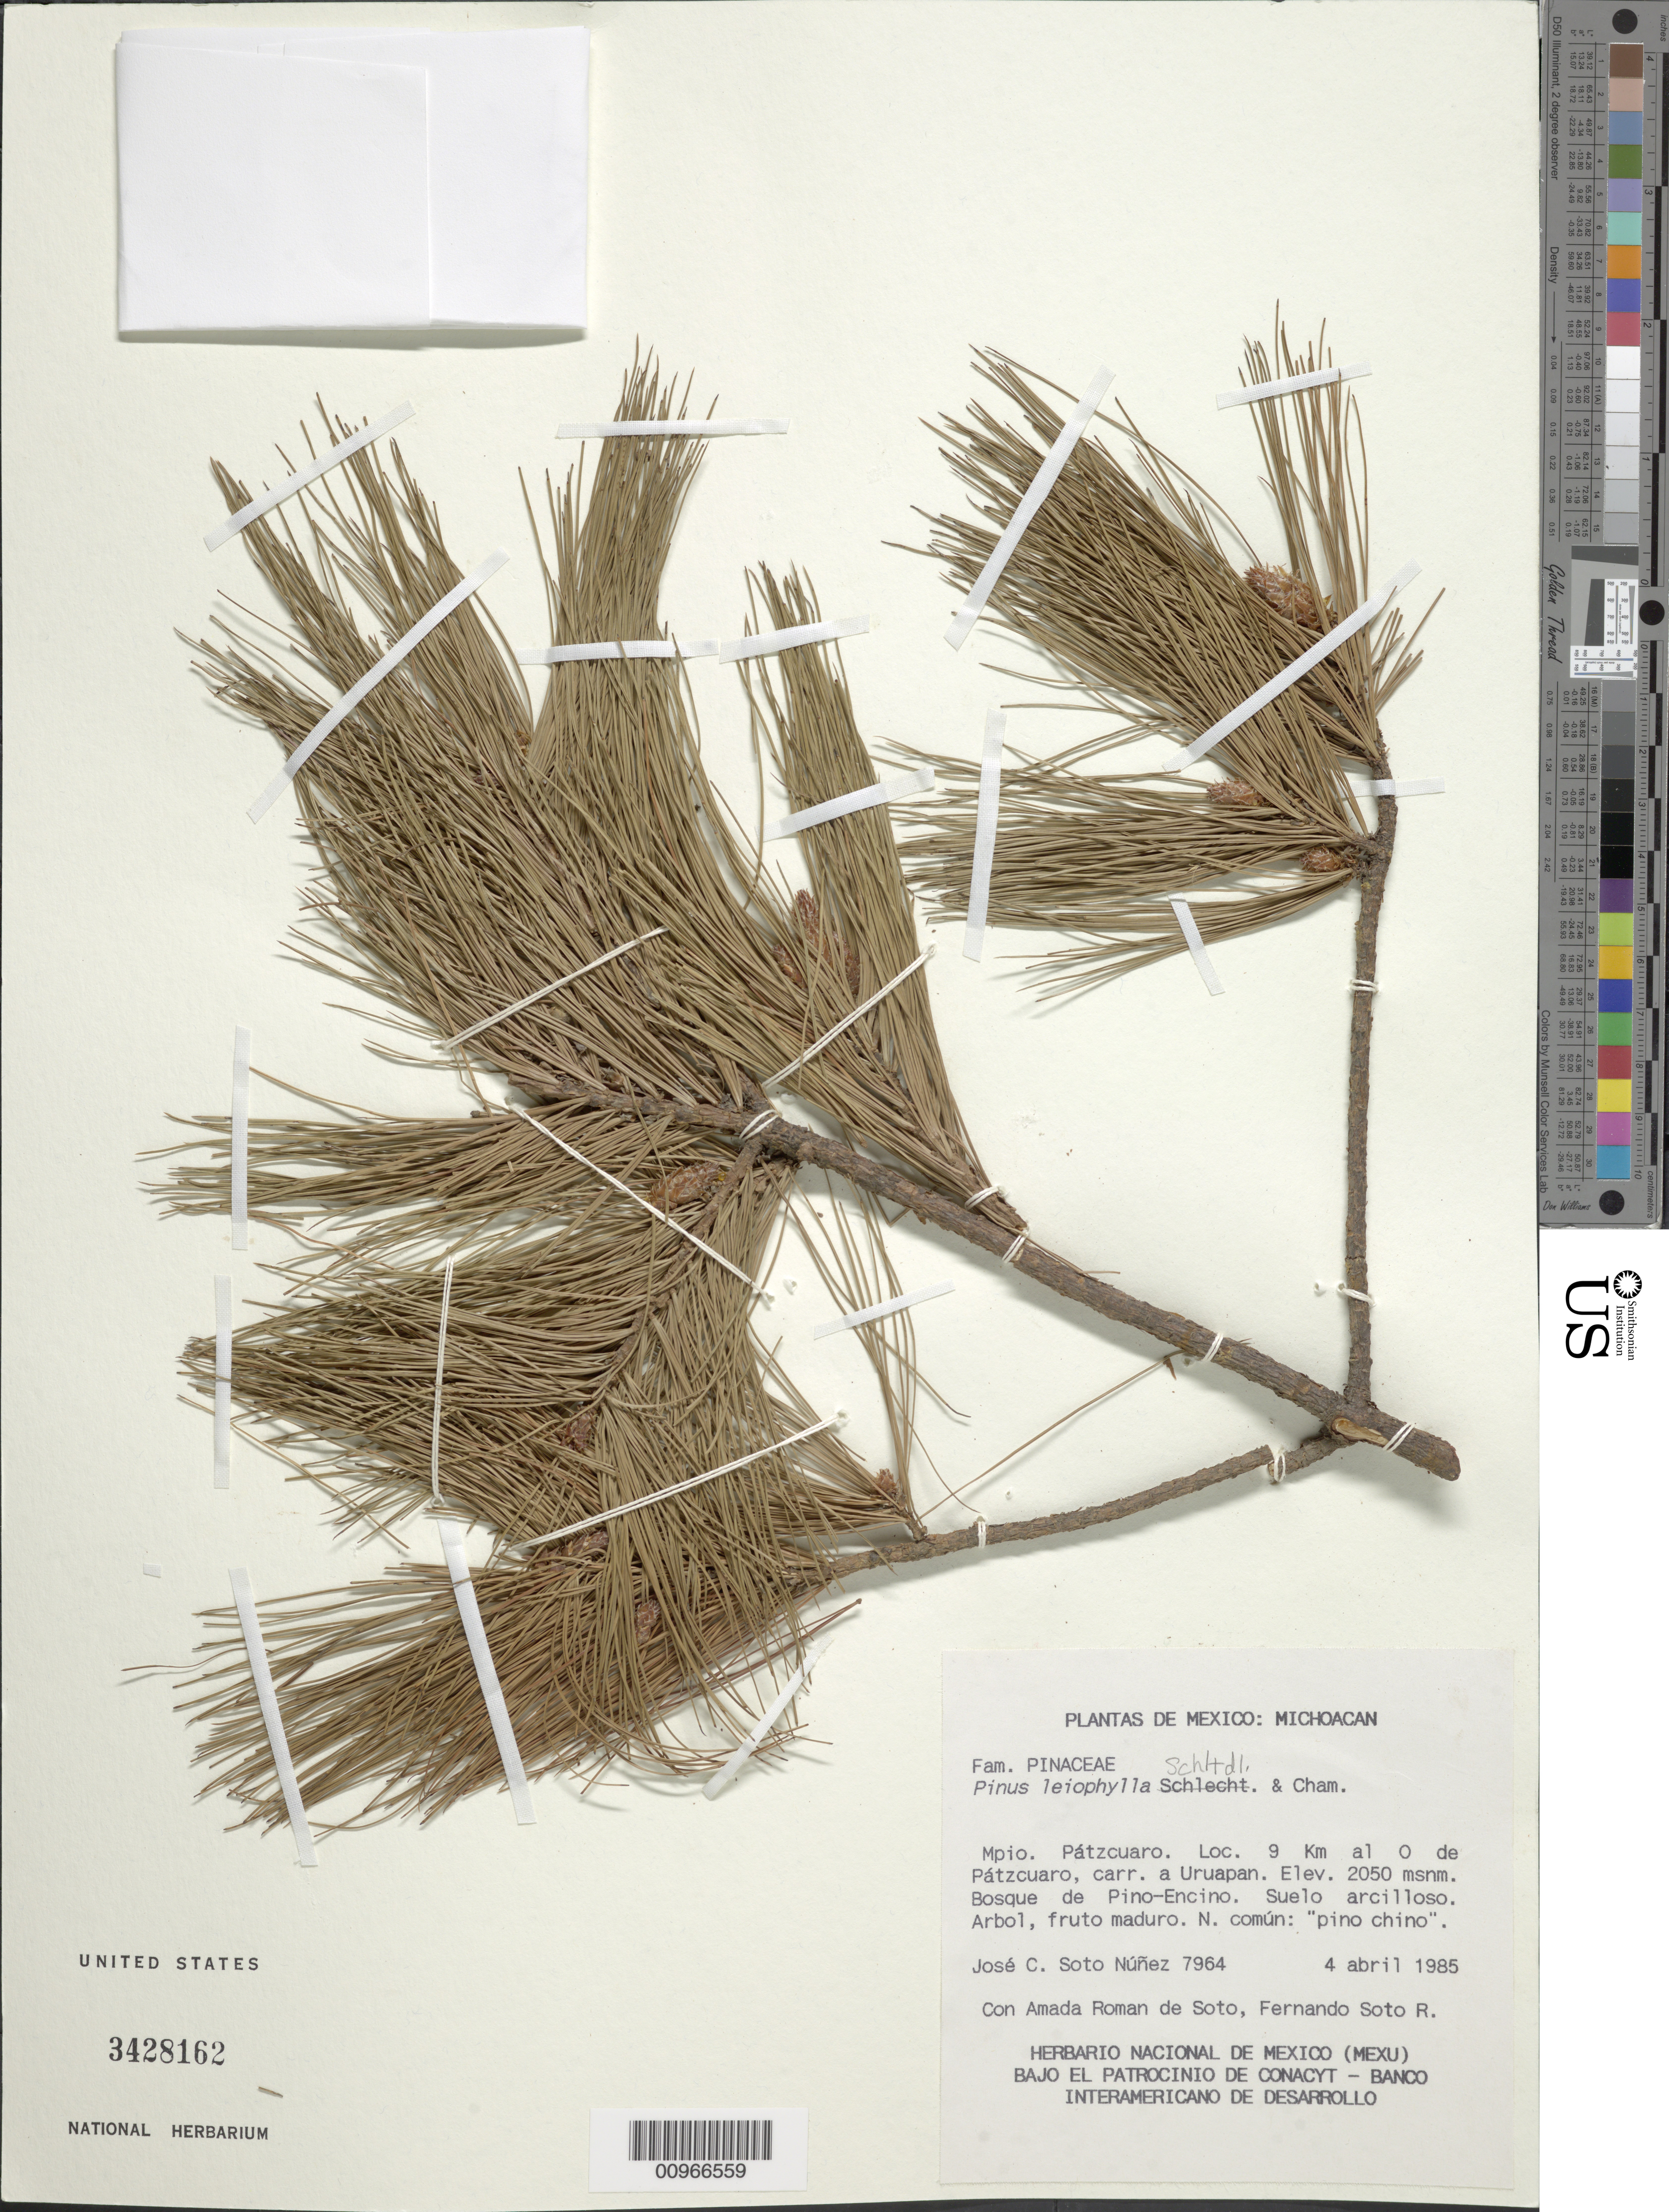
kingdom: Plantae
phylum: Tracheophyta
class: Pinopsida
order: Pinales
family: Pinaceae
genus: Pinus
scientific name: Pinus leiophylla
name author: Schiede ex Schltdl. & Cham.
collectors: J. Soto, A. R. Soto & F. Soto R.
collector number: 7964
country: Mexico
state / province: Michoacán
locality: Patzcuaro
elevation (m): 2050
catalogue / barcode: US 3428162